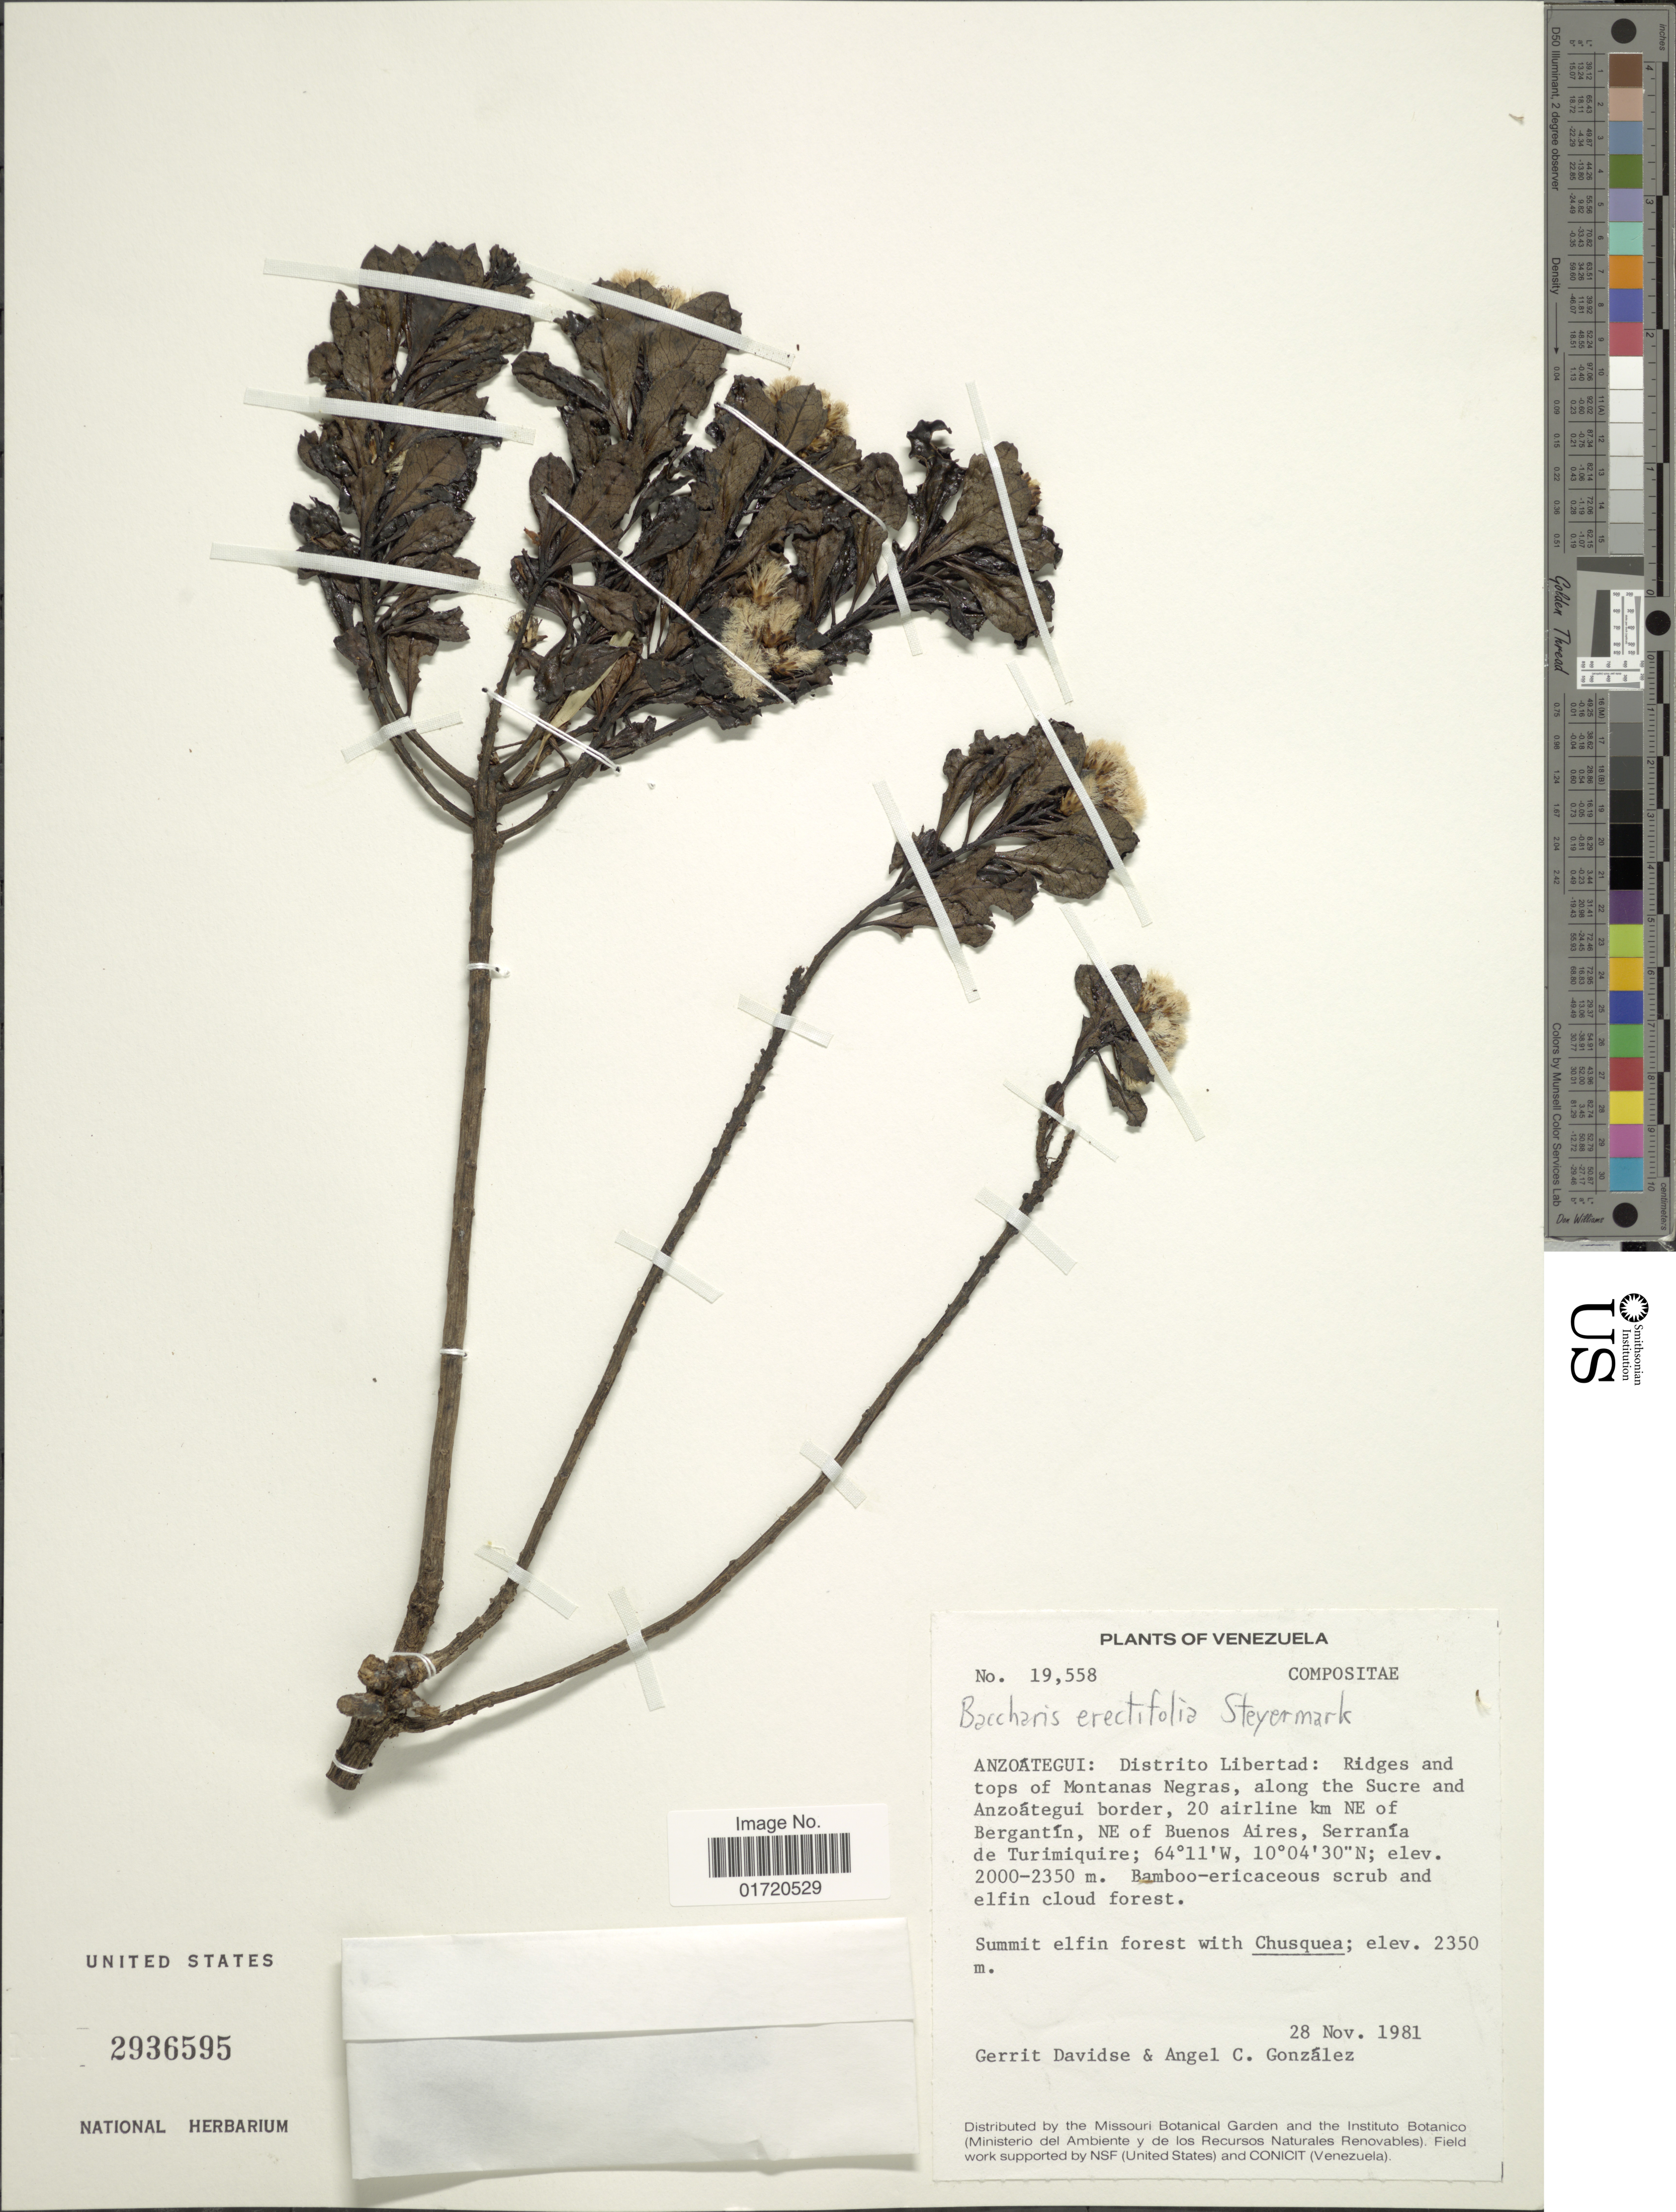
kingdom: Plantae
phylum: Tracheophyta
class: Magnoliopsida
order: Asterales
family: Asteraceae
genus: Baccharis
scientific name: Baccharis erectifolia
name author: Steyerm.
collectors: G. Davidse & A. C. González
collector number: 19558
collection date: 1981-11-28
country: Venezuela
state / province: Anzoategui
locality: Distrito Libertad:Ridges and tops of Montanes Negras, along the Sucre and Anzoastegui border, 20 airline km NE of Bergantín, NE of Buenos Aires, Serranían de Turimiquire.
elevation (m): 2350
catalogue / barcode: US 2936595